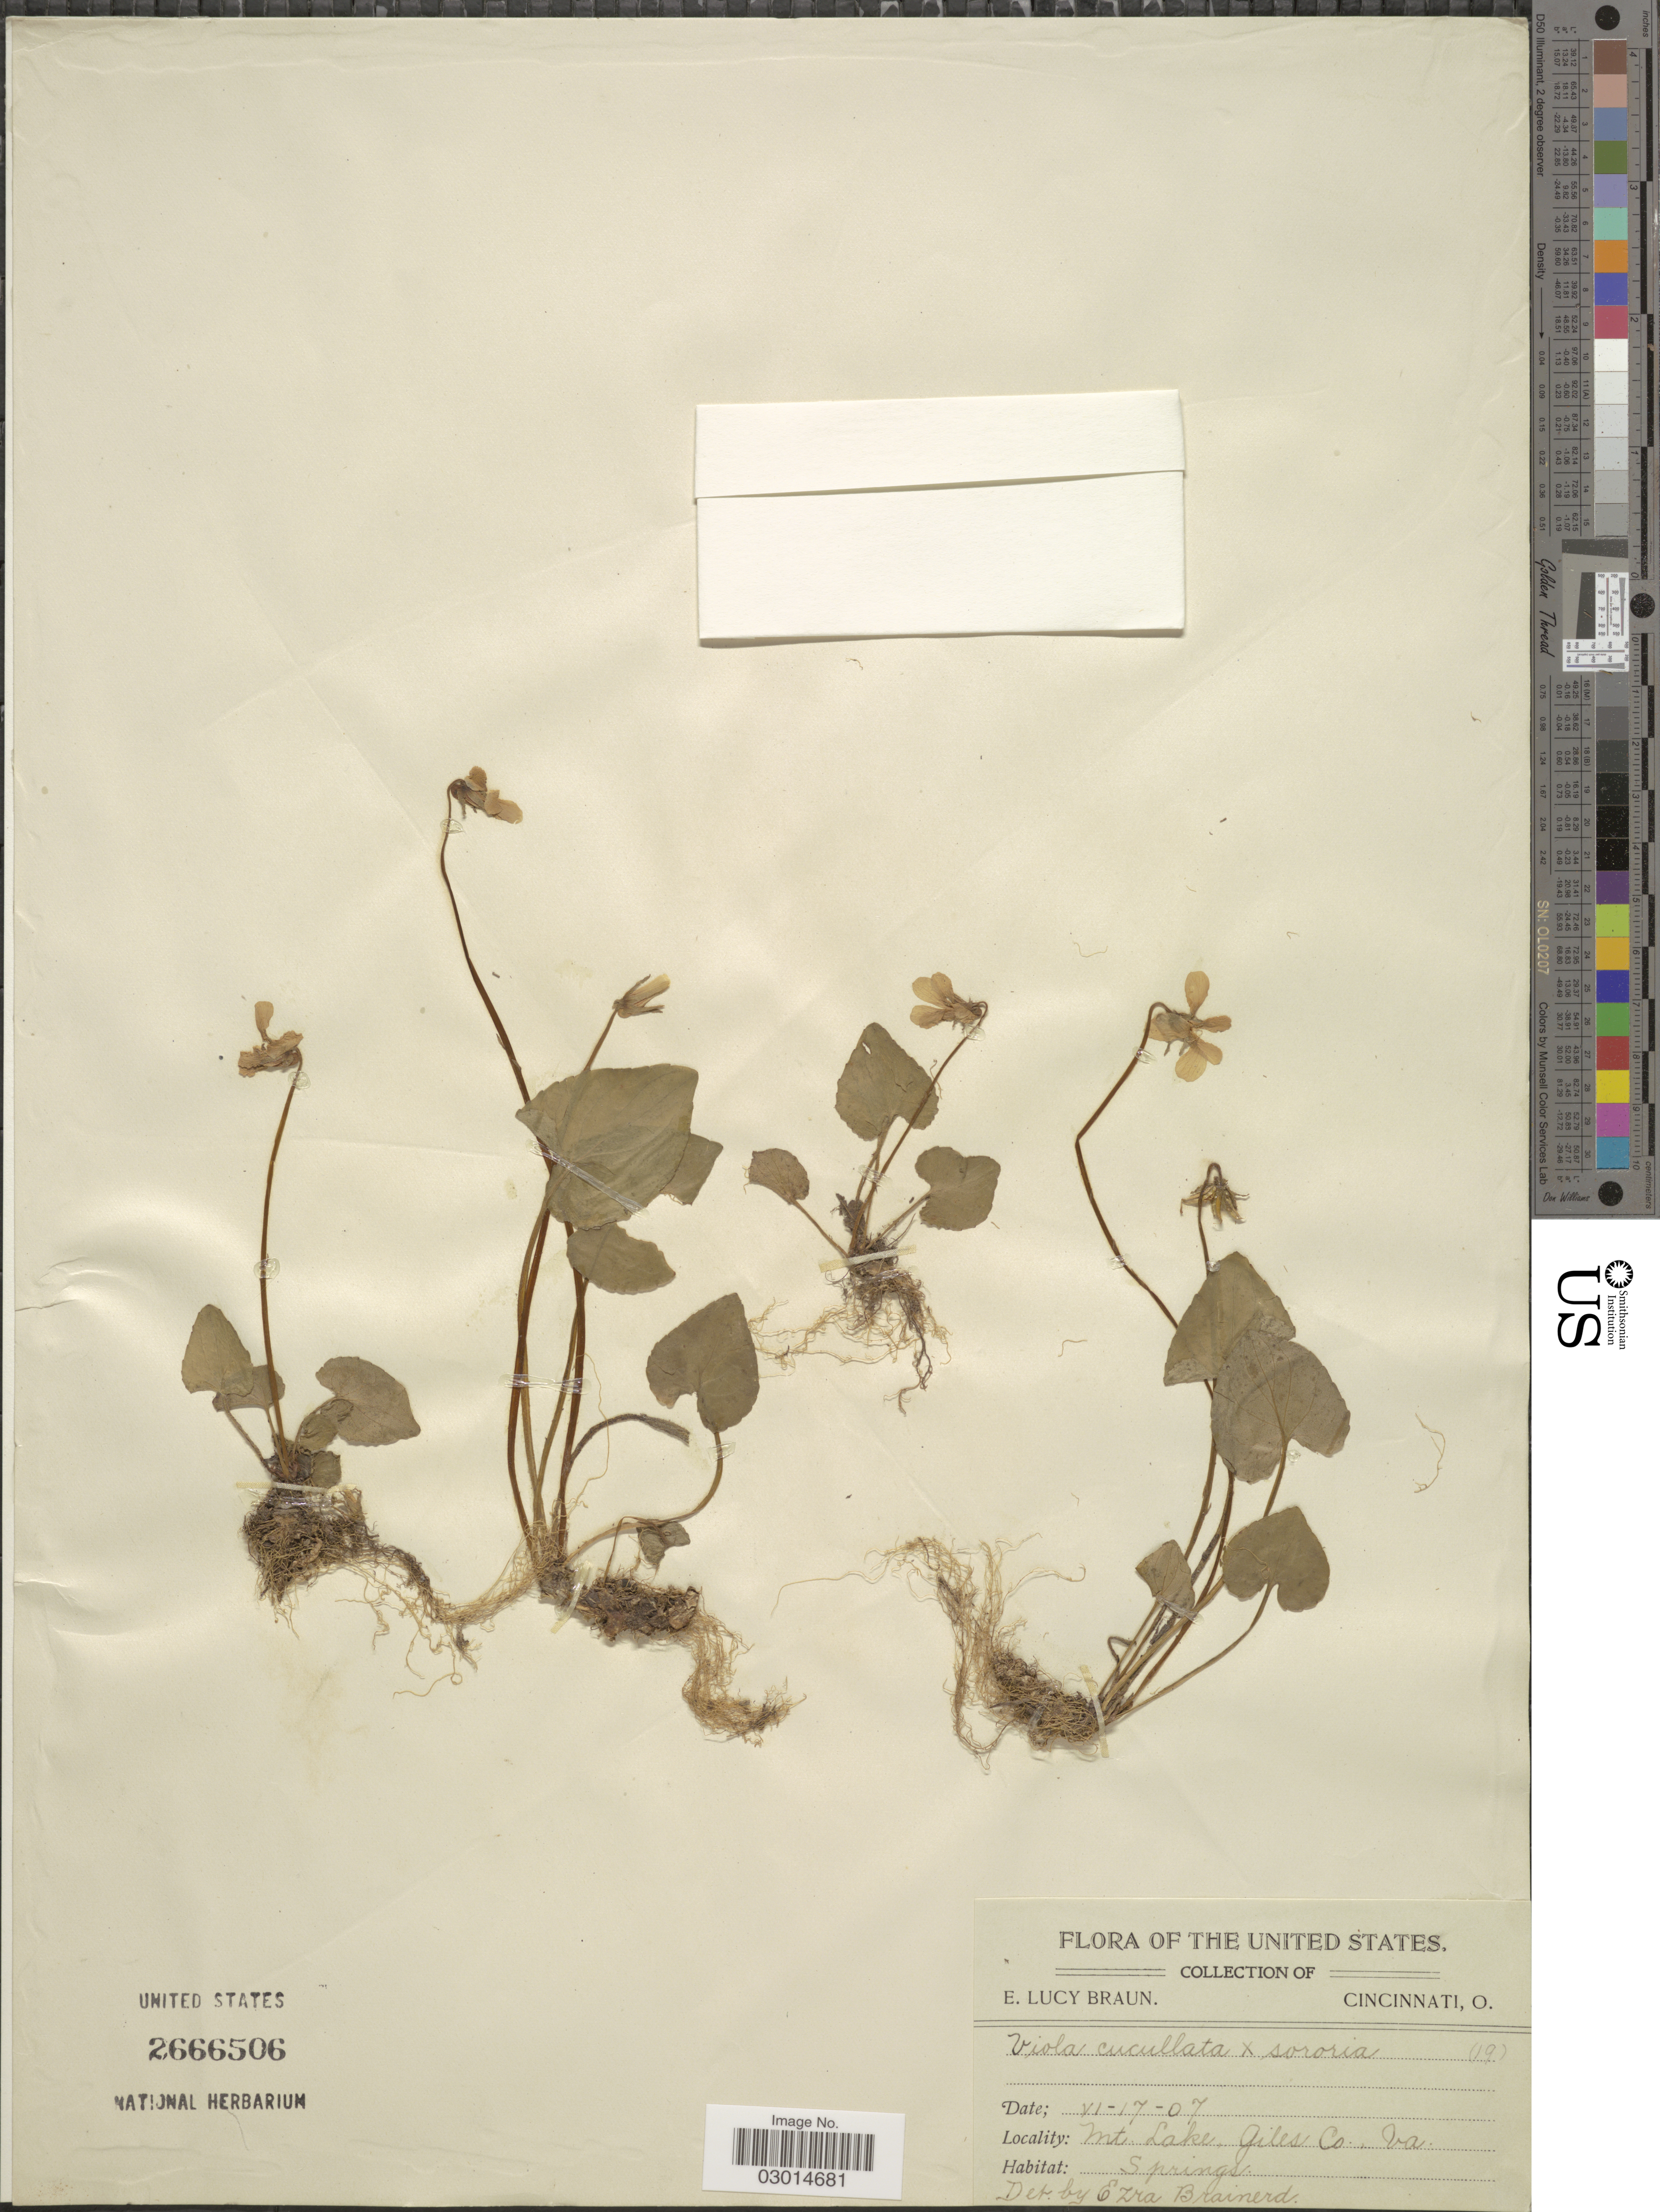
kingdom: Plantae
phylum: Tracheophyta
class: Magnoliopsida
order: Malpighiales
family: Violaceae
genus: Viola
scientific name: Viola cucullata x V. sororia Willd.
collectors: E. L. Braun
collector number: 19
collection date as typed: Transcribed d/m/y: 17/6/7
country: United States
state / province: Virginia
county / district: Giles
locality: Mt. Lake, Giles Co. Springs.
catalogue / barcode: US 2666506